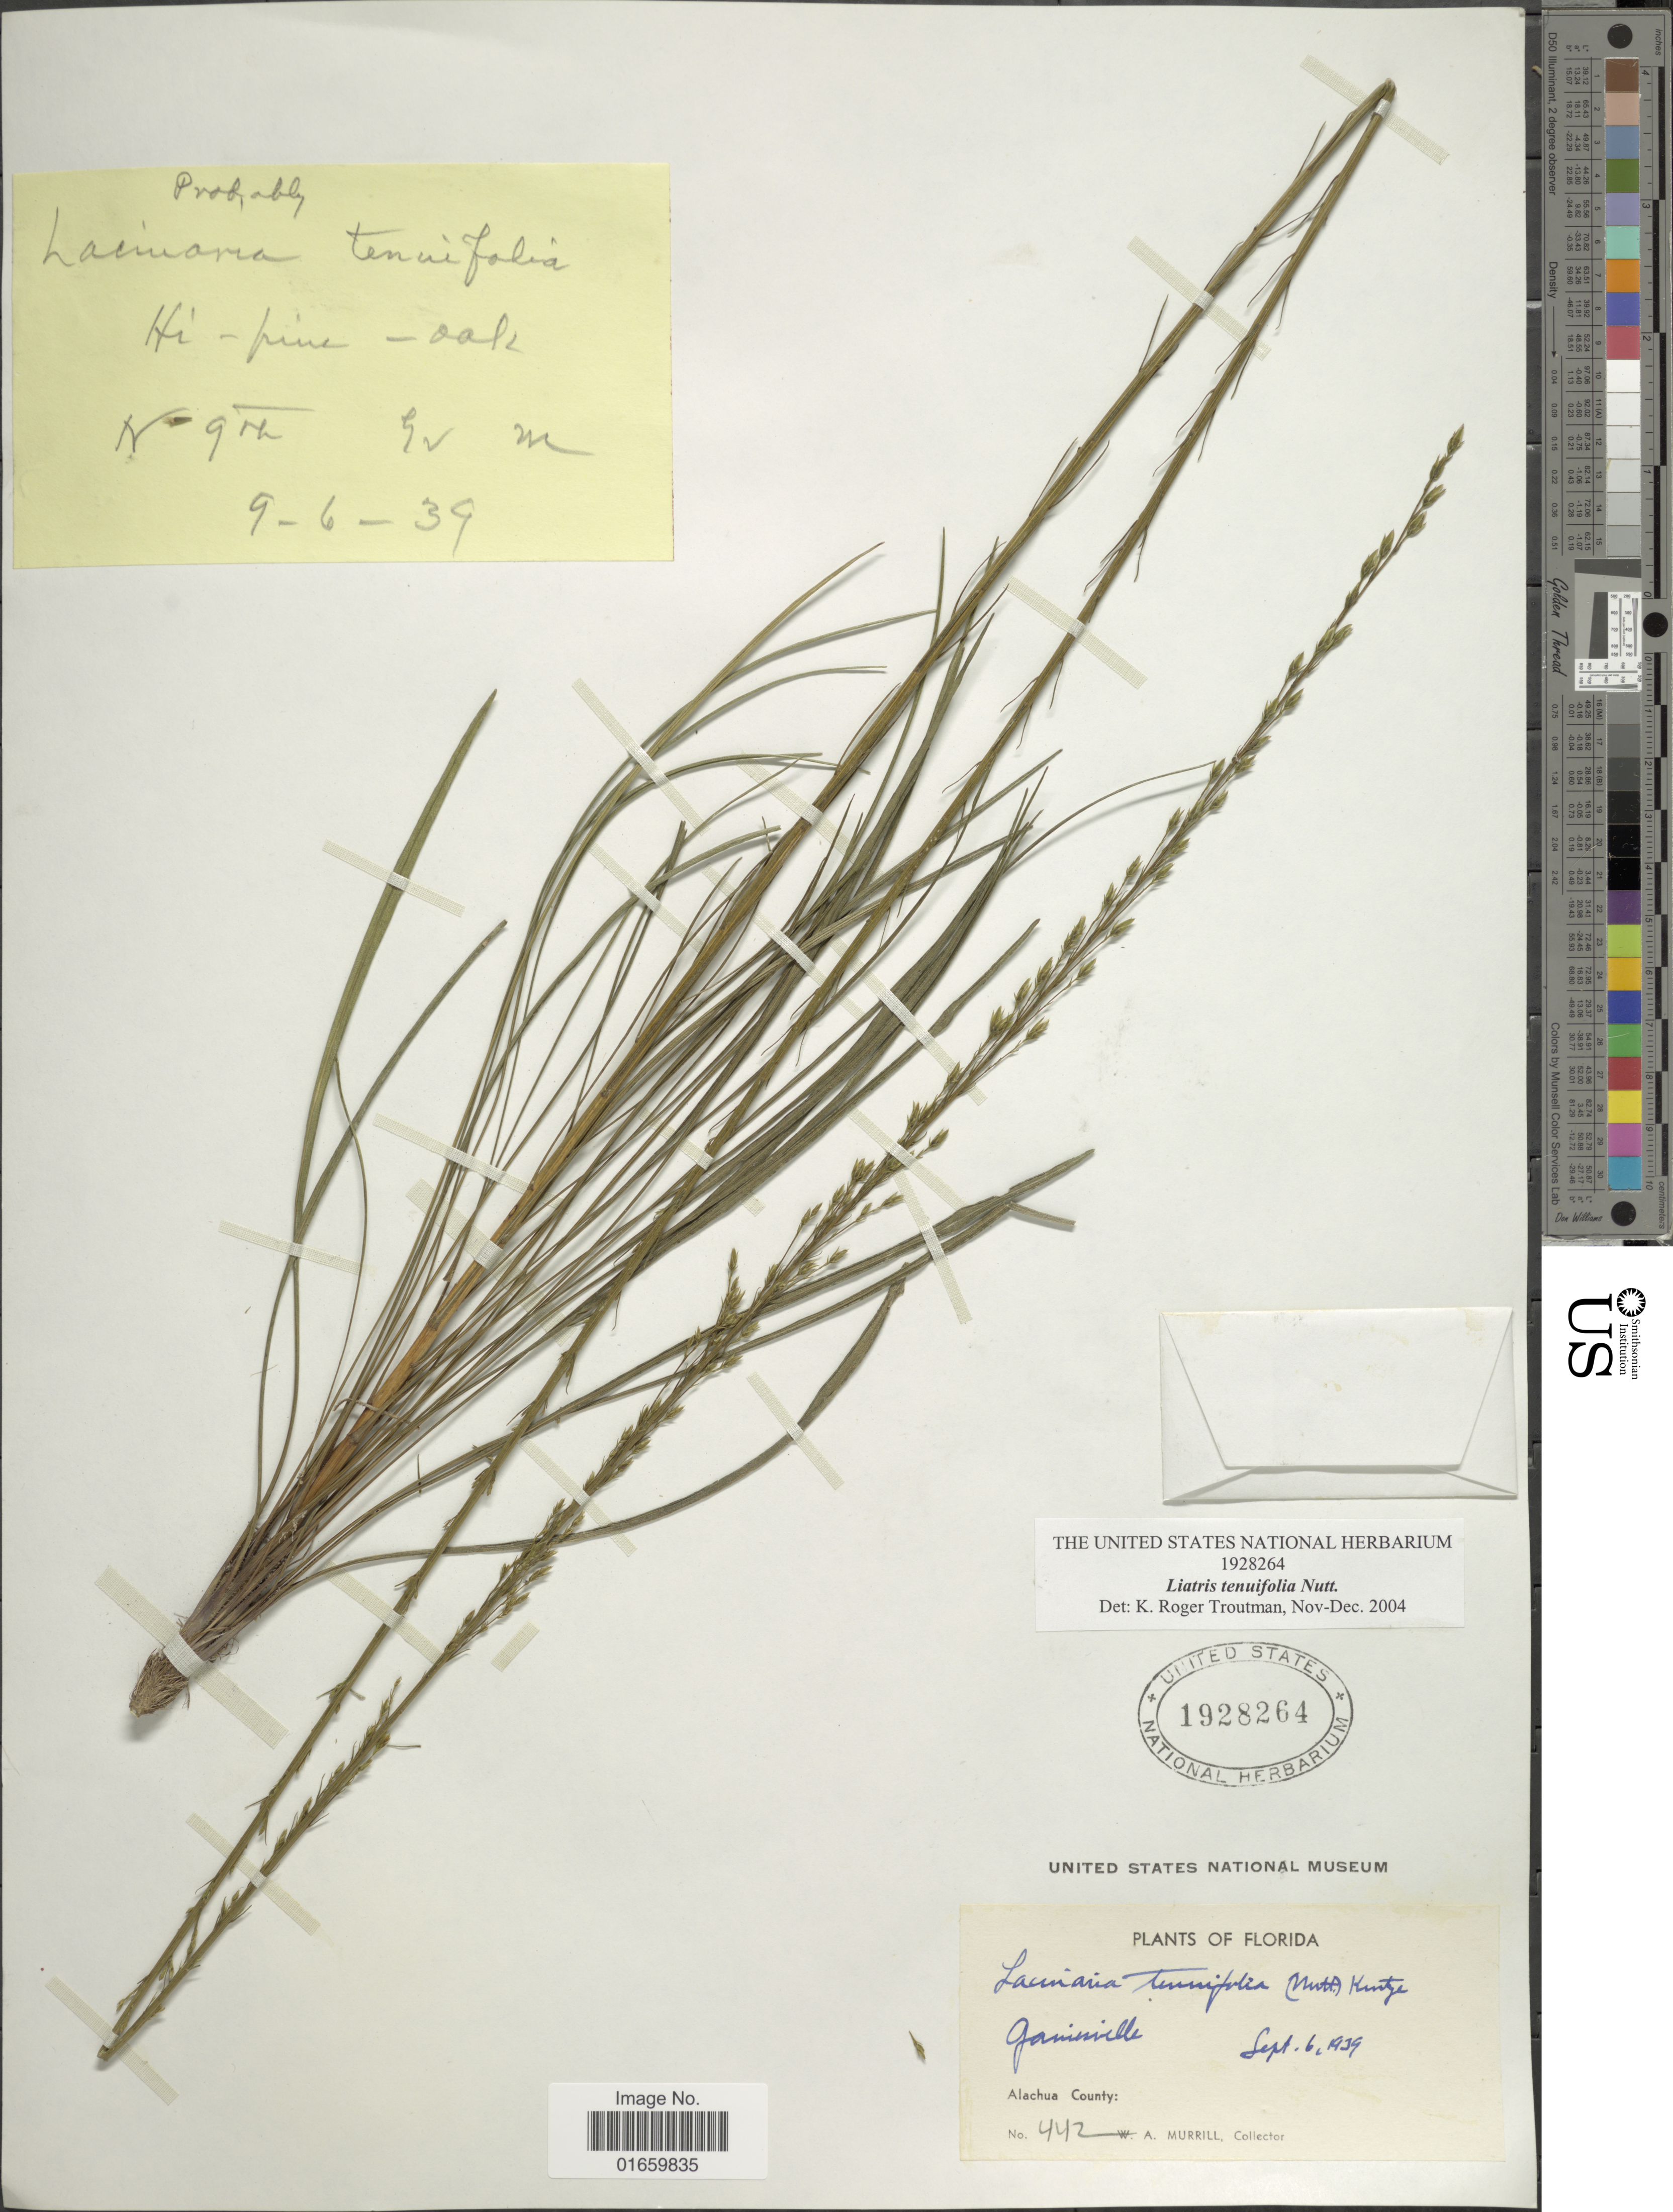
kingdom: Plantae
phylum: Tracheophyta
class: Magnoliopsida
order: Asterales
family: Asteraceae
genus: Liatris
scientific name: Liatris tenuifolia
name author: Nutt.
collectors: W. A. Murrill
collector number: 442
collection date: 1939-09-06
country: United States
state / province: Florida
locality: Gainesville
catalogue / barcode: US 1928264